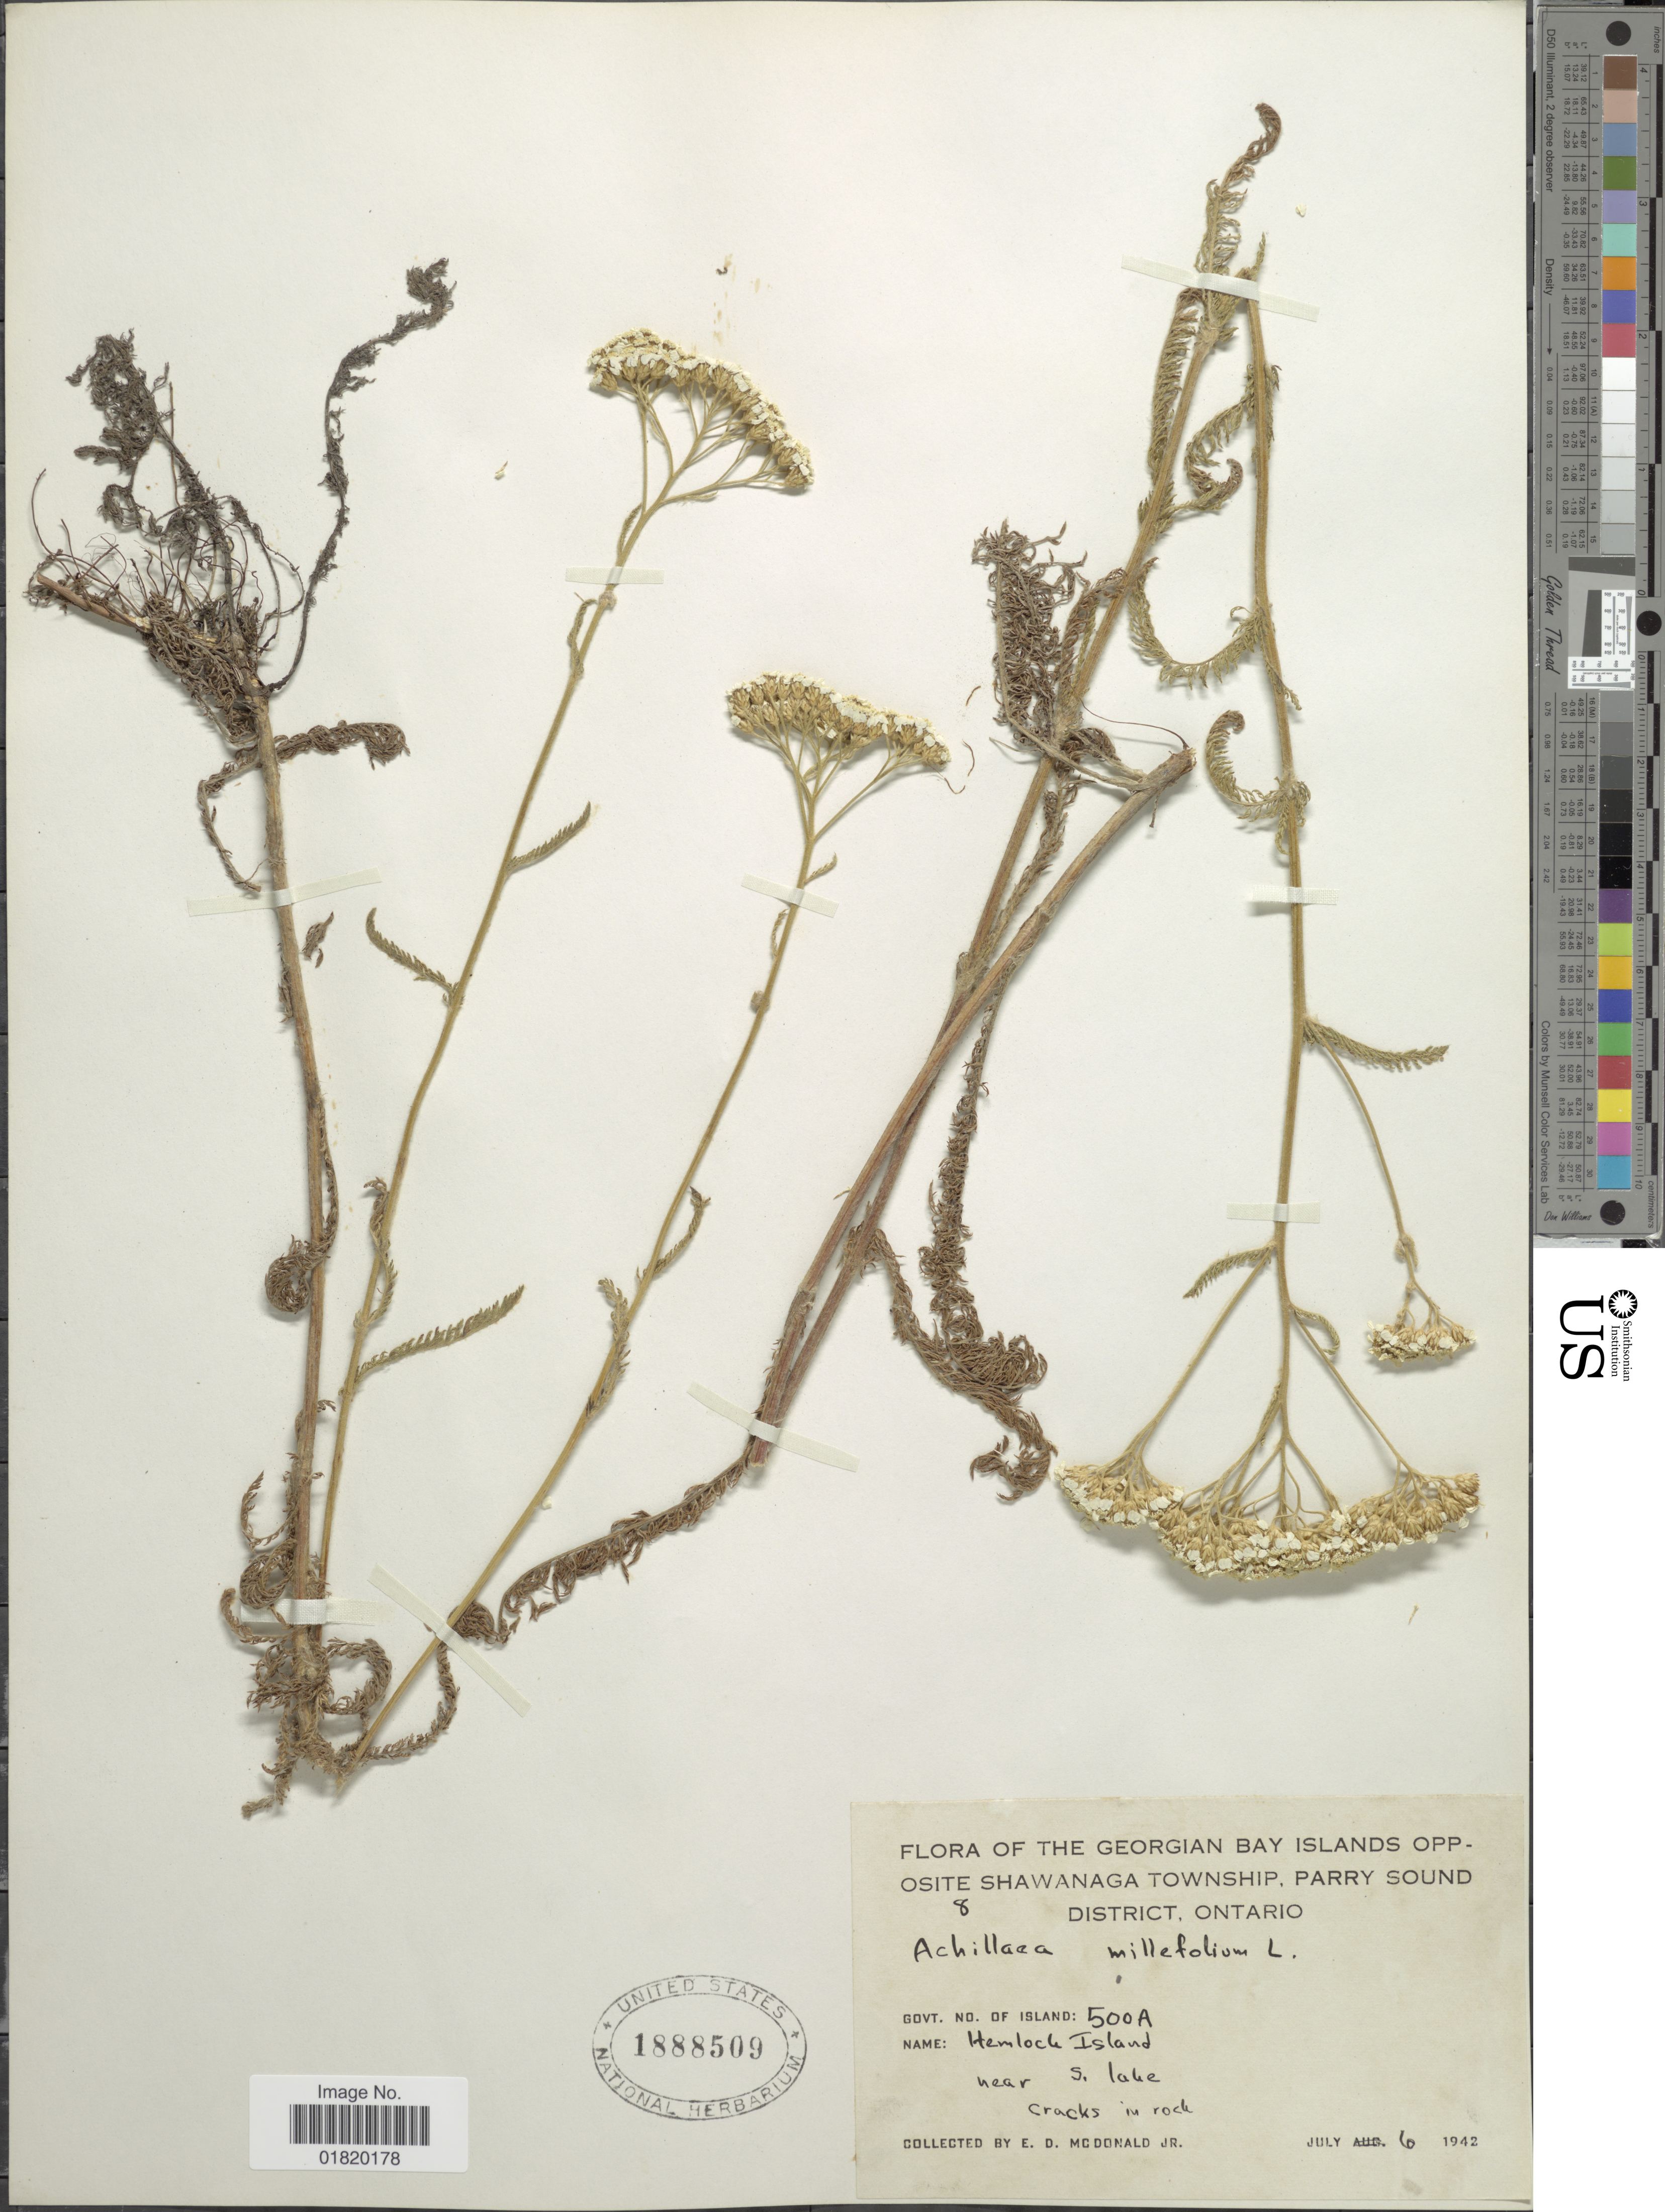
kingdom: Plantae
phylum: Tracheophyta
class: Magnoliopsida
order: Asterales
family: Asteraceae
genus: Achillea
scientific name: Achillea millefolium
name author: L.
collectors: E. D. McDonald Jr.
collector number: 8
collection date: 1942-07-06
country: Canada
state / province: Ontario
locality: Georgian Bay Islands opposite Shawanaga Township, Parry Sound District. Hemlock Island near S. lake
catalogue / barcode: US 1888509